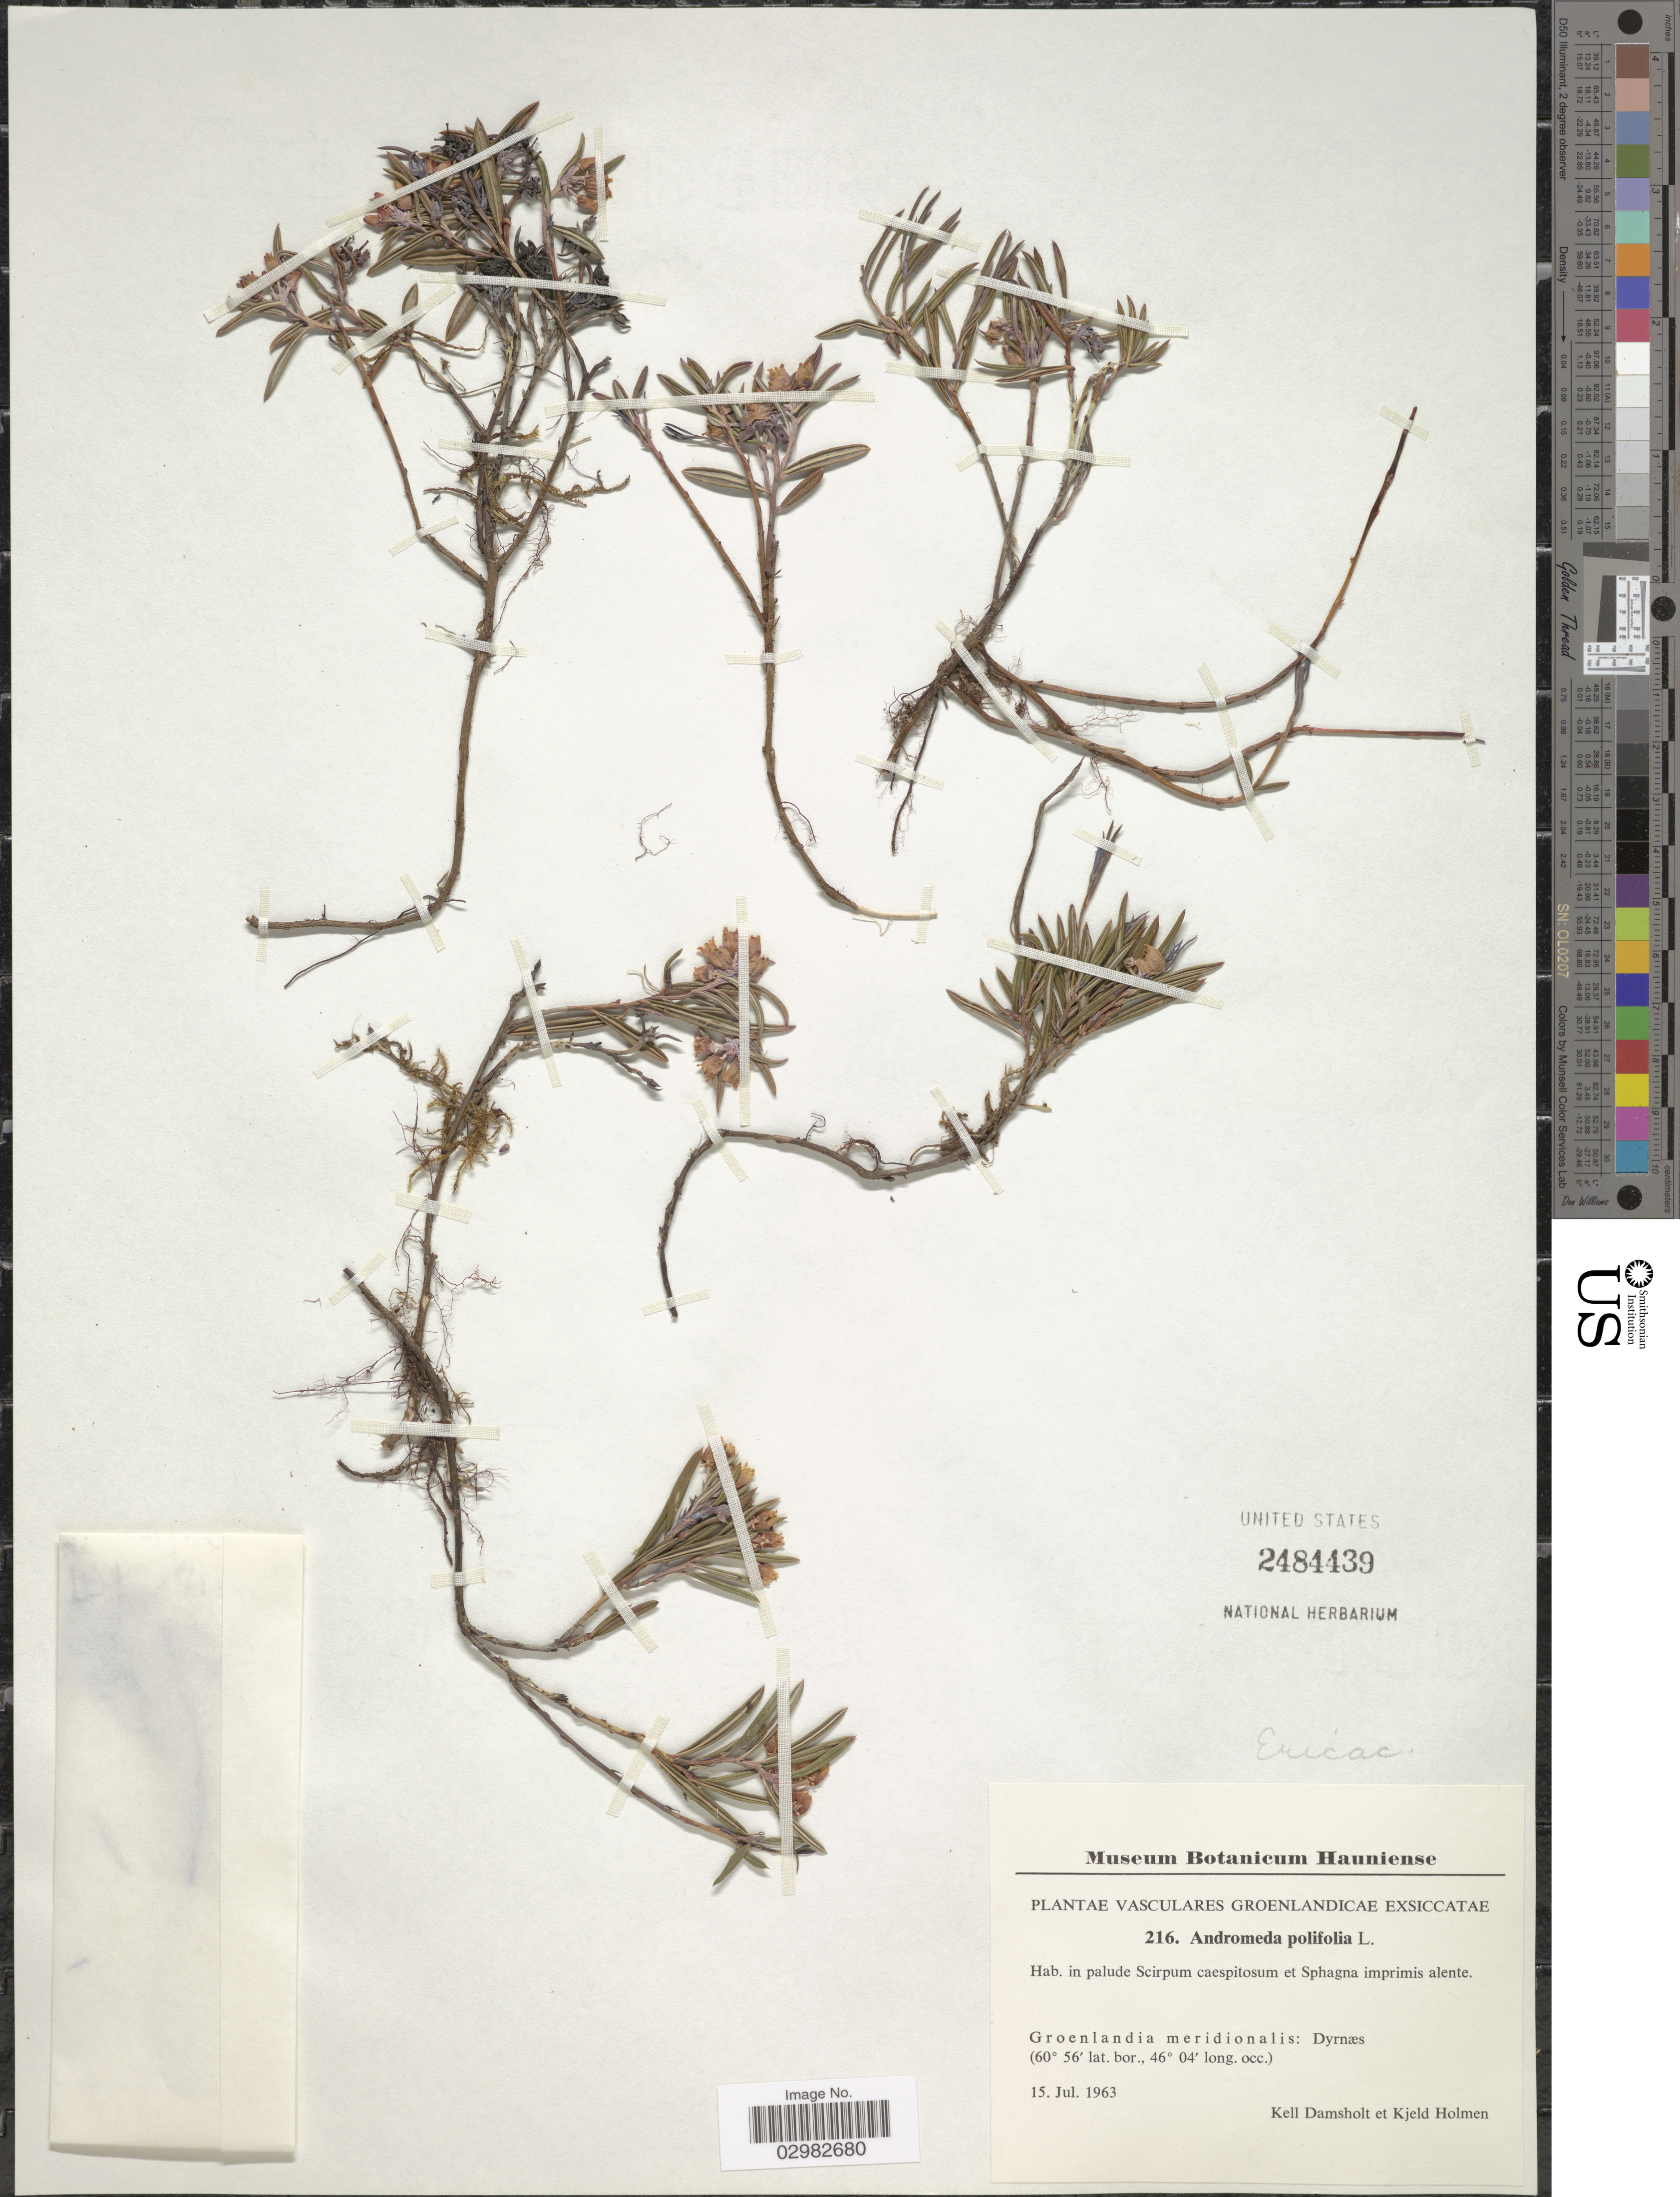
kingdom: Plantae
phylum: Tracheophyta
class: Magnoliopsida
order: Ericales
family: Ericaceae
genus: Andromeda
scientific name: Andromeda polifolia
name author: L.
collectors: K. Damsholt & K. A. Holmen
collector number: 216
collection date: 1963-07-15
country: Greenland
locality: Groenlandia meridionalis, Dyrnæs.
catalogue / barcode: US 2484439